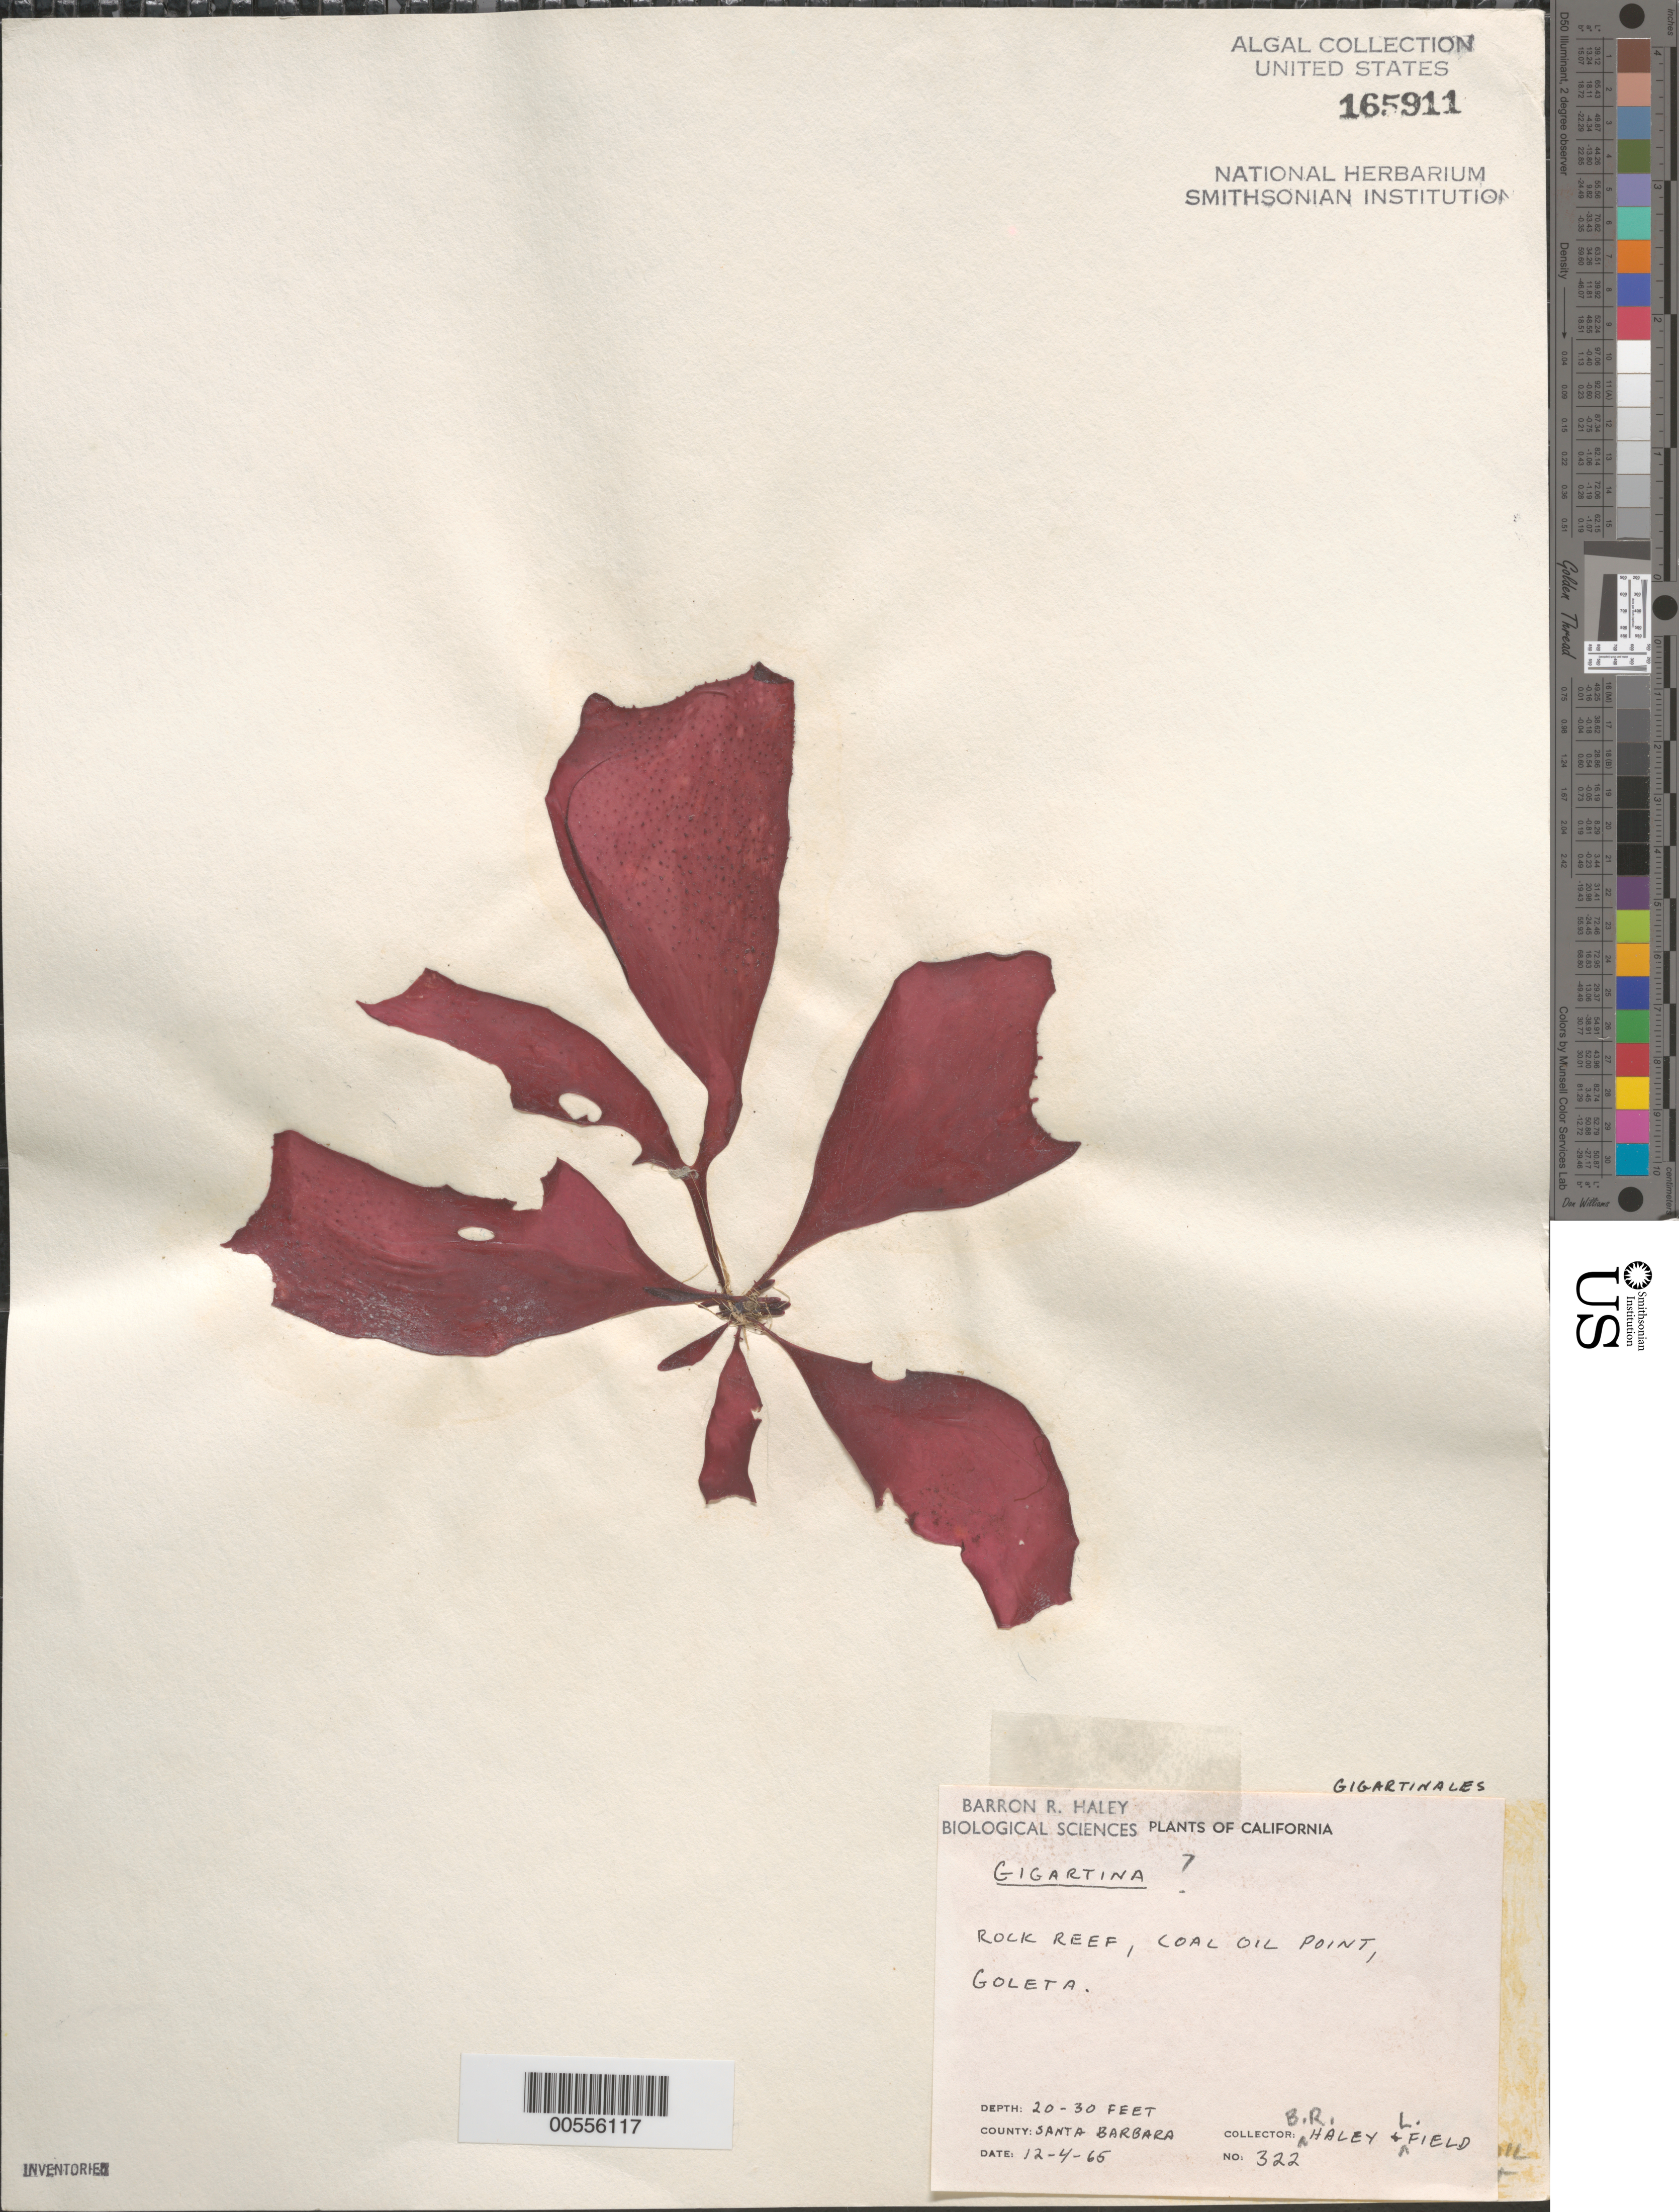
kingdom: Plantae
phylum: Rhodophyta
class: Florideophyceae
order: Gigartinales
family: Gigartinaceae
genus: Gigartina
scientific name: Gigartina sp.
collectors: B. Haley & L. Field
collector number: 322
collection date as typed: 04 Dec 1965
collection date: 1965-12-04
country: United States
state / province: California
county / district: Santa Barbara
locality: Coal Oil Point, Goleta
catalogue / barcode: US 165911